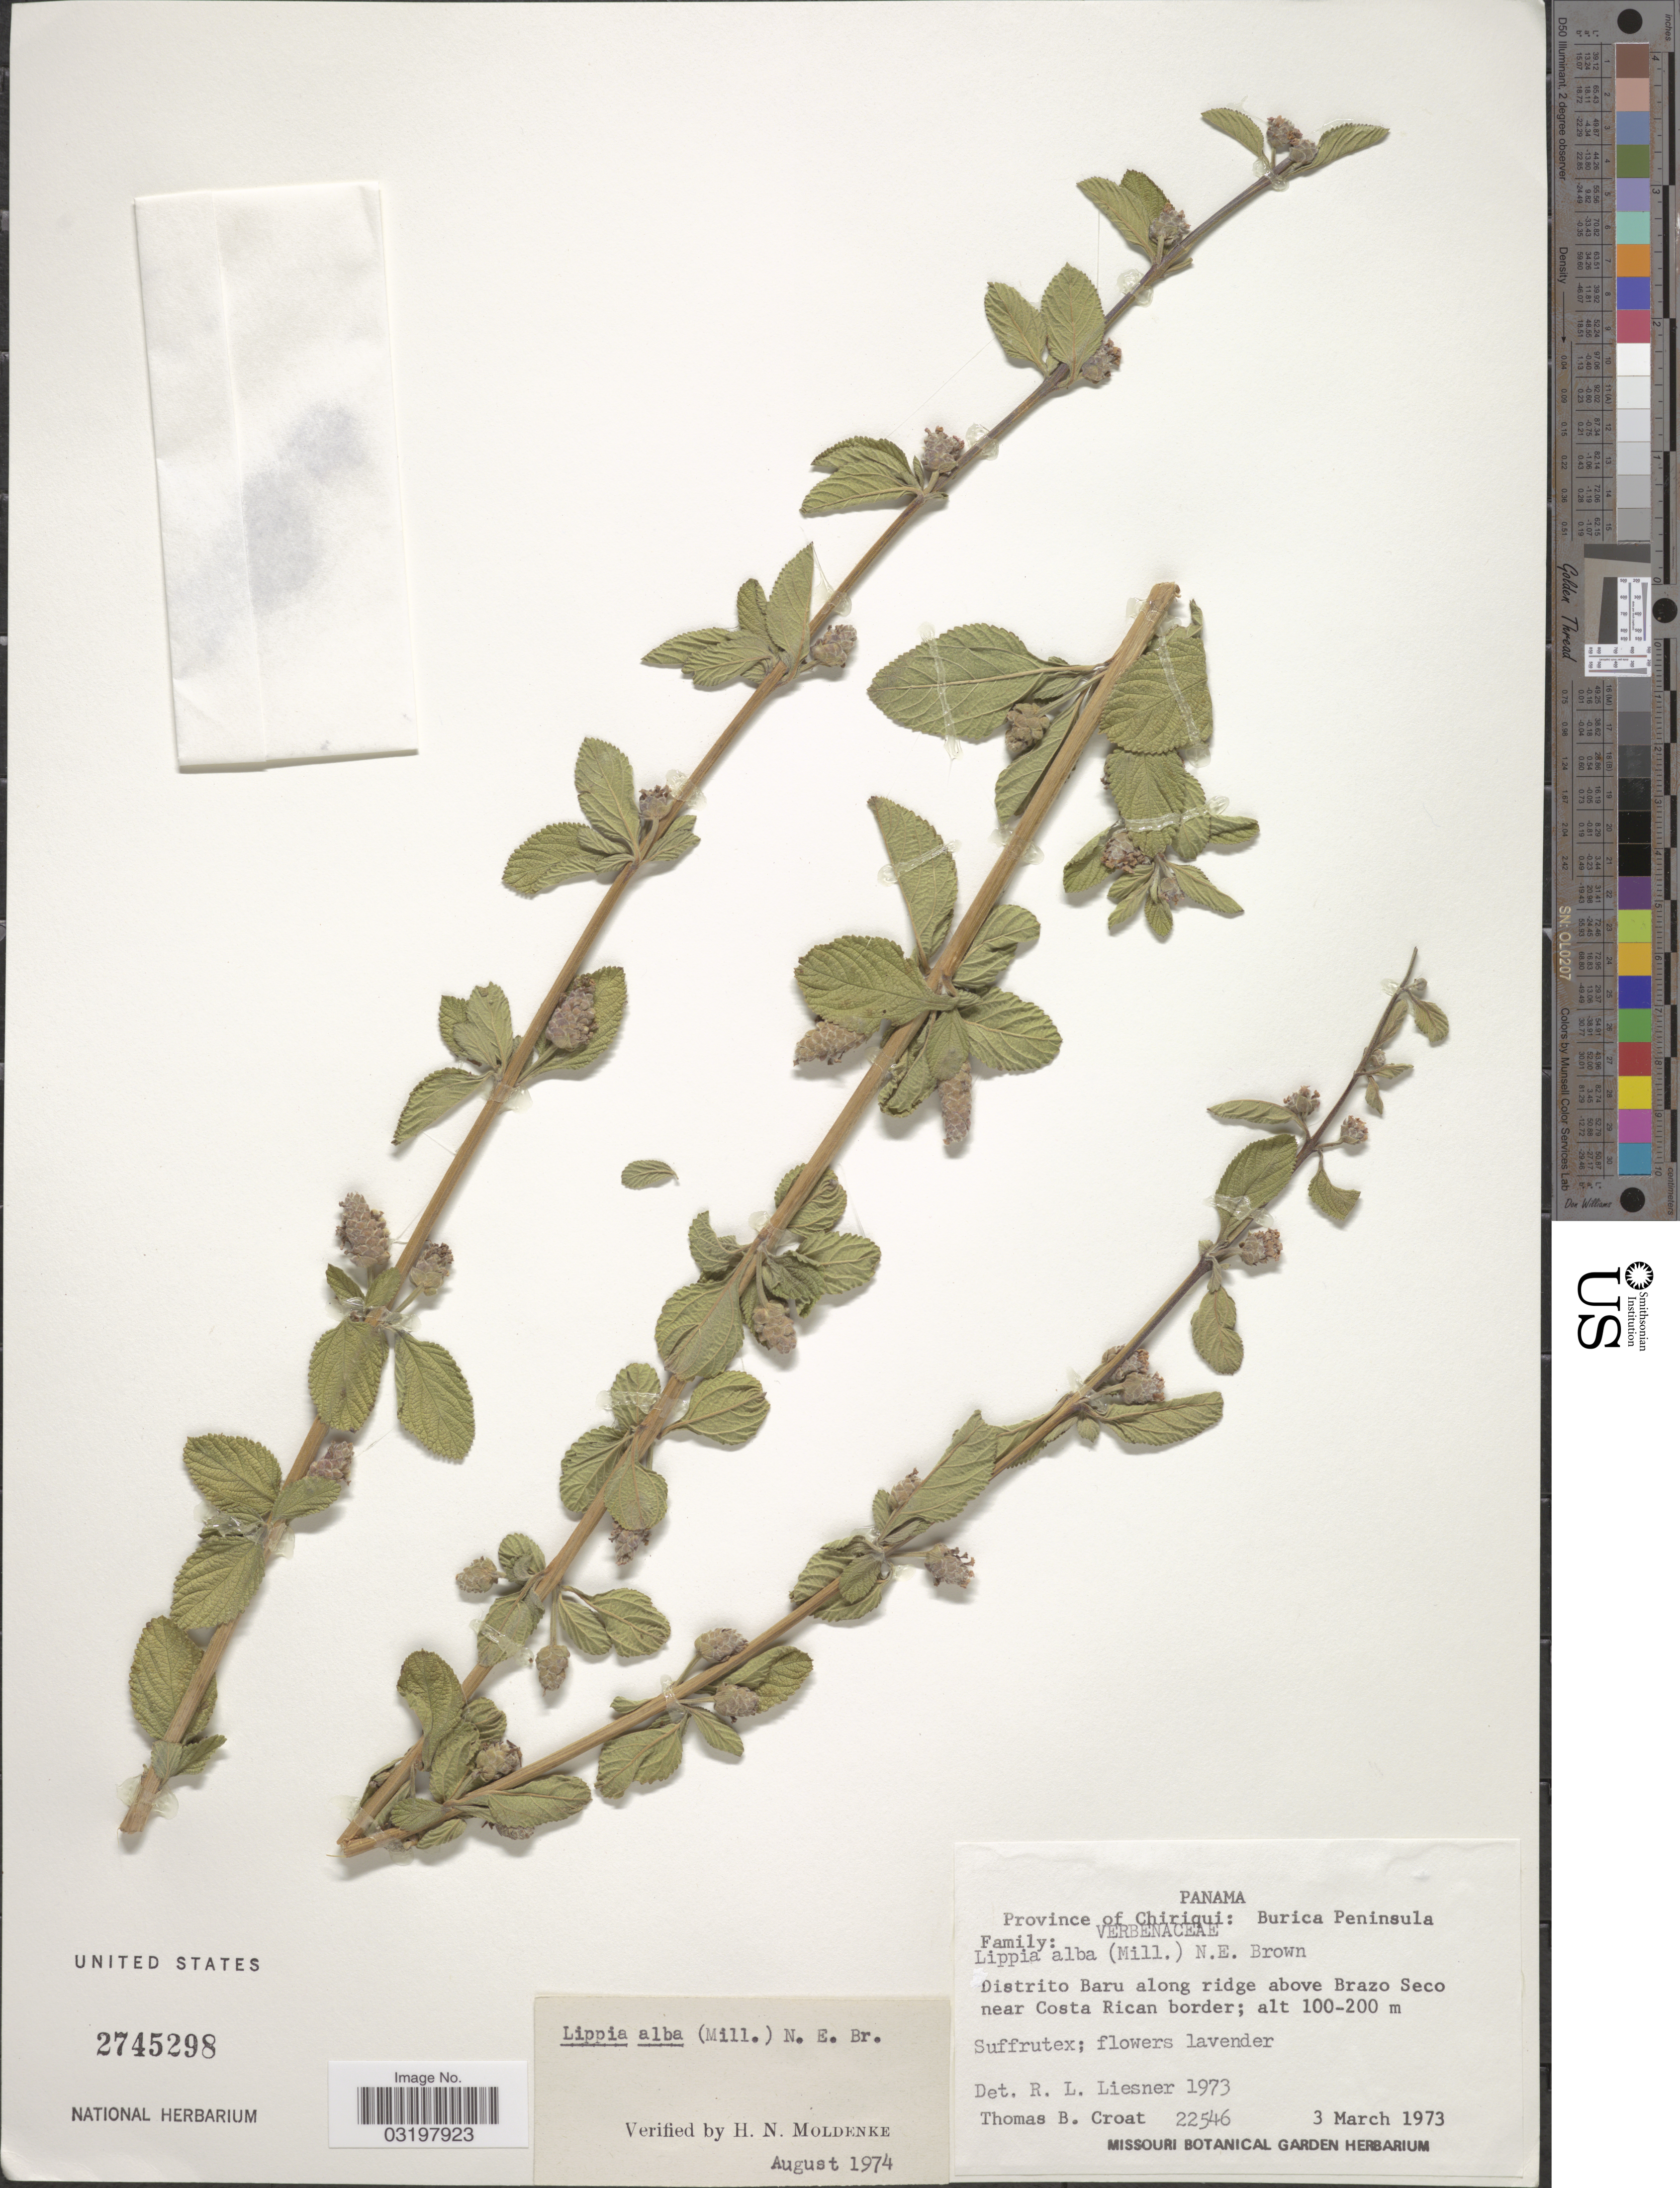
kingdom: Plantae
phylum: Tracheophyta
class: Magnoliopsida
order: Lamiales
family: Verbenaceae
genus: Lippia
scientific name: Lippia alba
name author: (Mill.) N.E. Br. ex Britton & P. Wilson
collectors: T. B. Croat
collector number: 22546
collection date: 1973-03-03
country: Panama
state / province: Chiriqui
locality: Province of Chiriqui: Burica Peninsula. Distrito Baru along ridge above Brazo Seco near Costa Rican border.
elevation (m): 100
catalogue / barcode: US 2745298